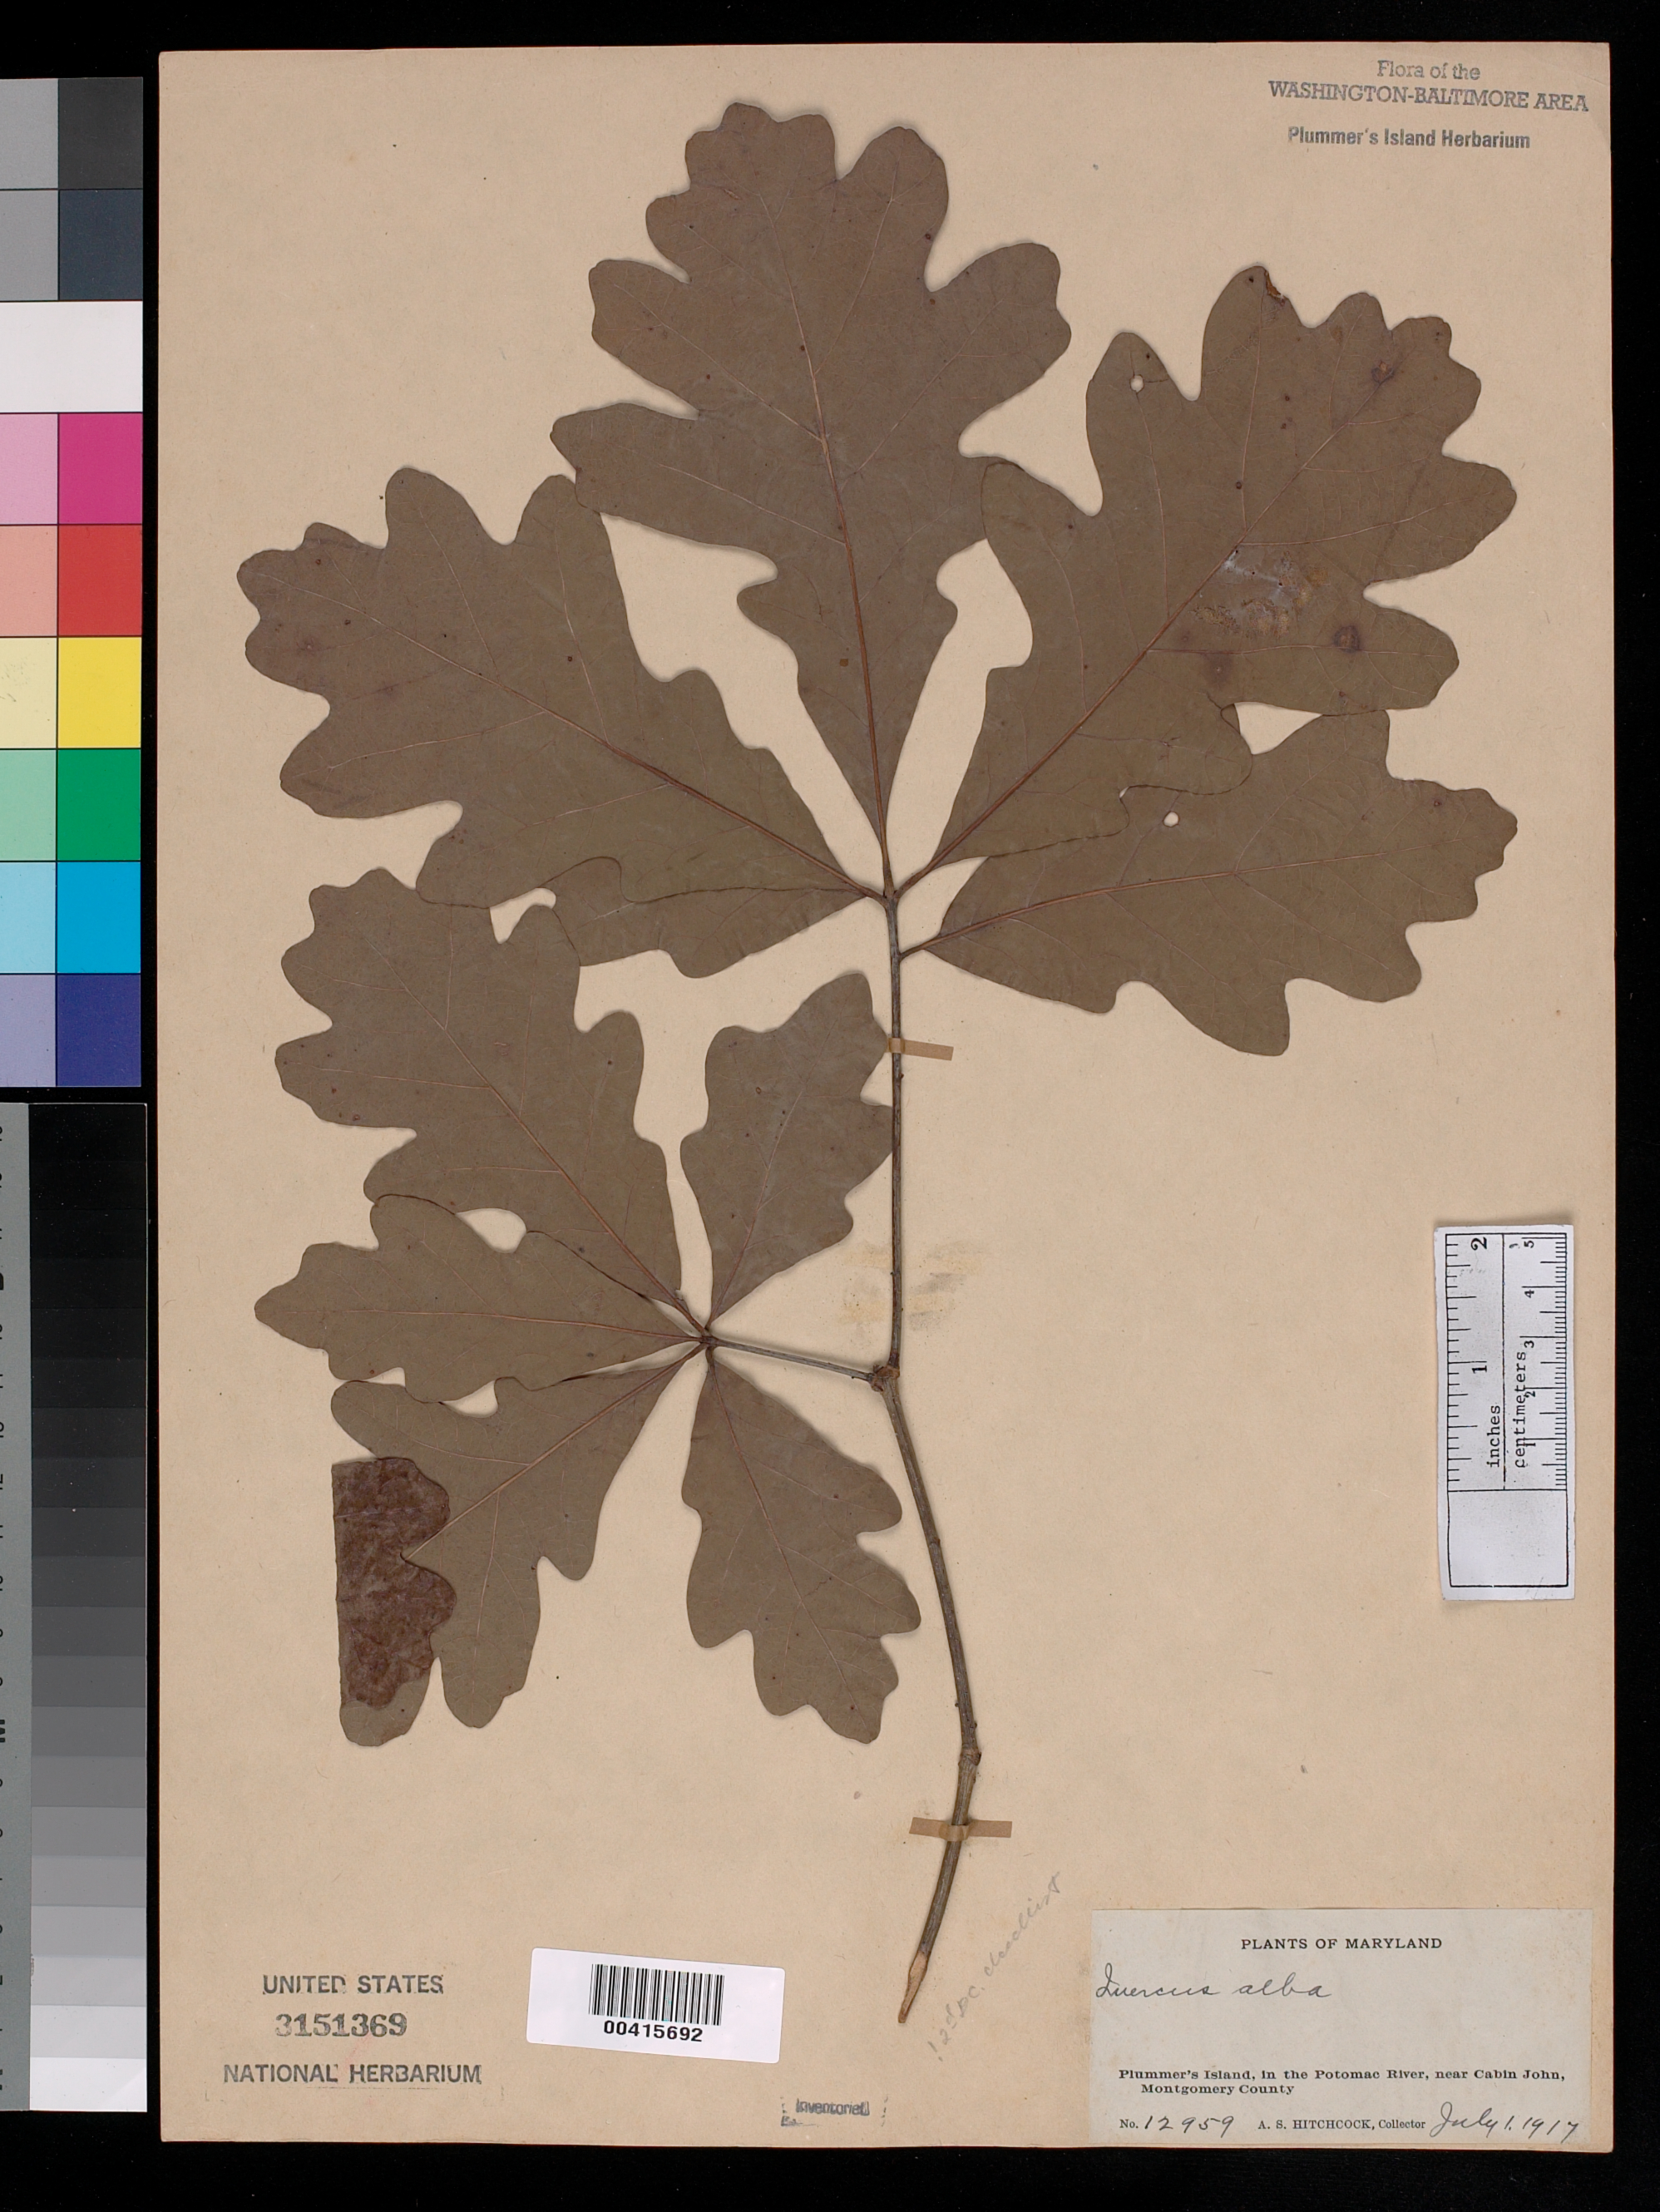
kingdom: Plantae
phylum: Tracheophyta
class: Magnoliopsida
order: Fagales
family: Fagaceae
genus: Quercus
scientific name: Quercus alba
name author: L.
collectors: A. S. Hitchcock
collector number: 12959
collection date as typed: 01 Jul 1917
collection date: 1917-07-01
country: United States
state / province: Maryland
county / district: Montgomery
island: Plummers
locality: Plummer's Island C. & O. Canal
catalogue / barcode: US 3151369